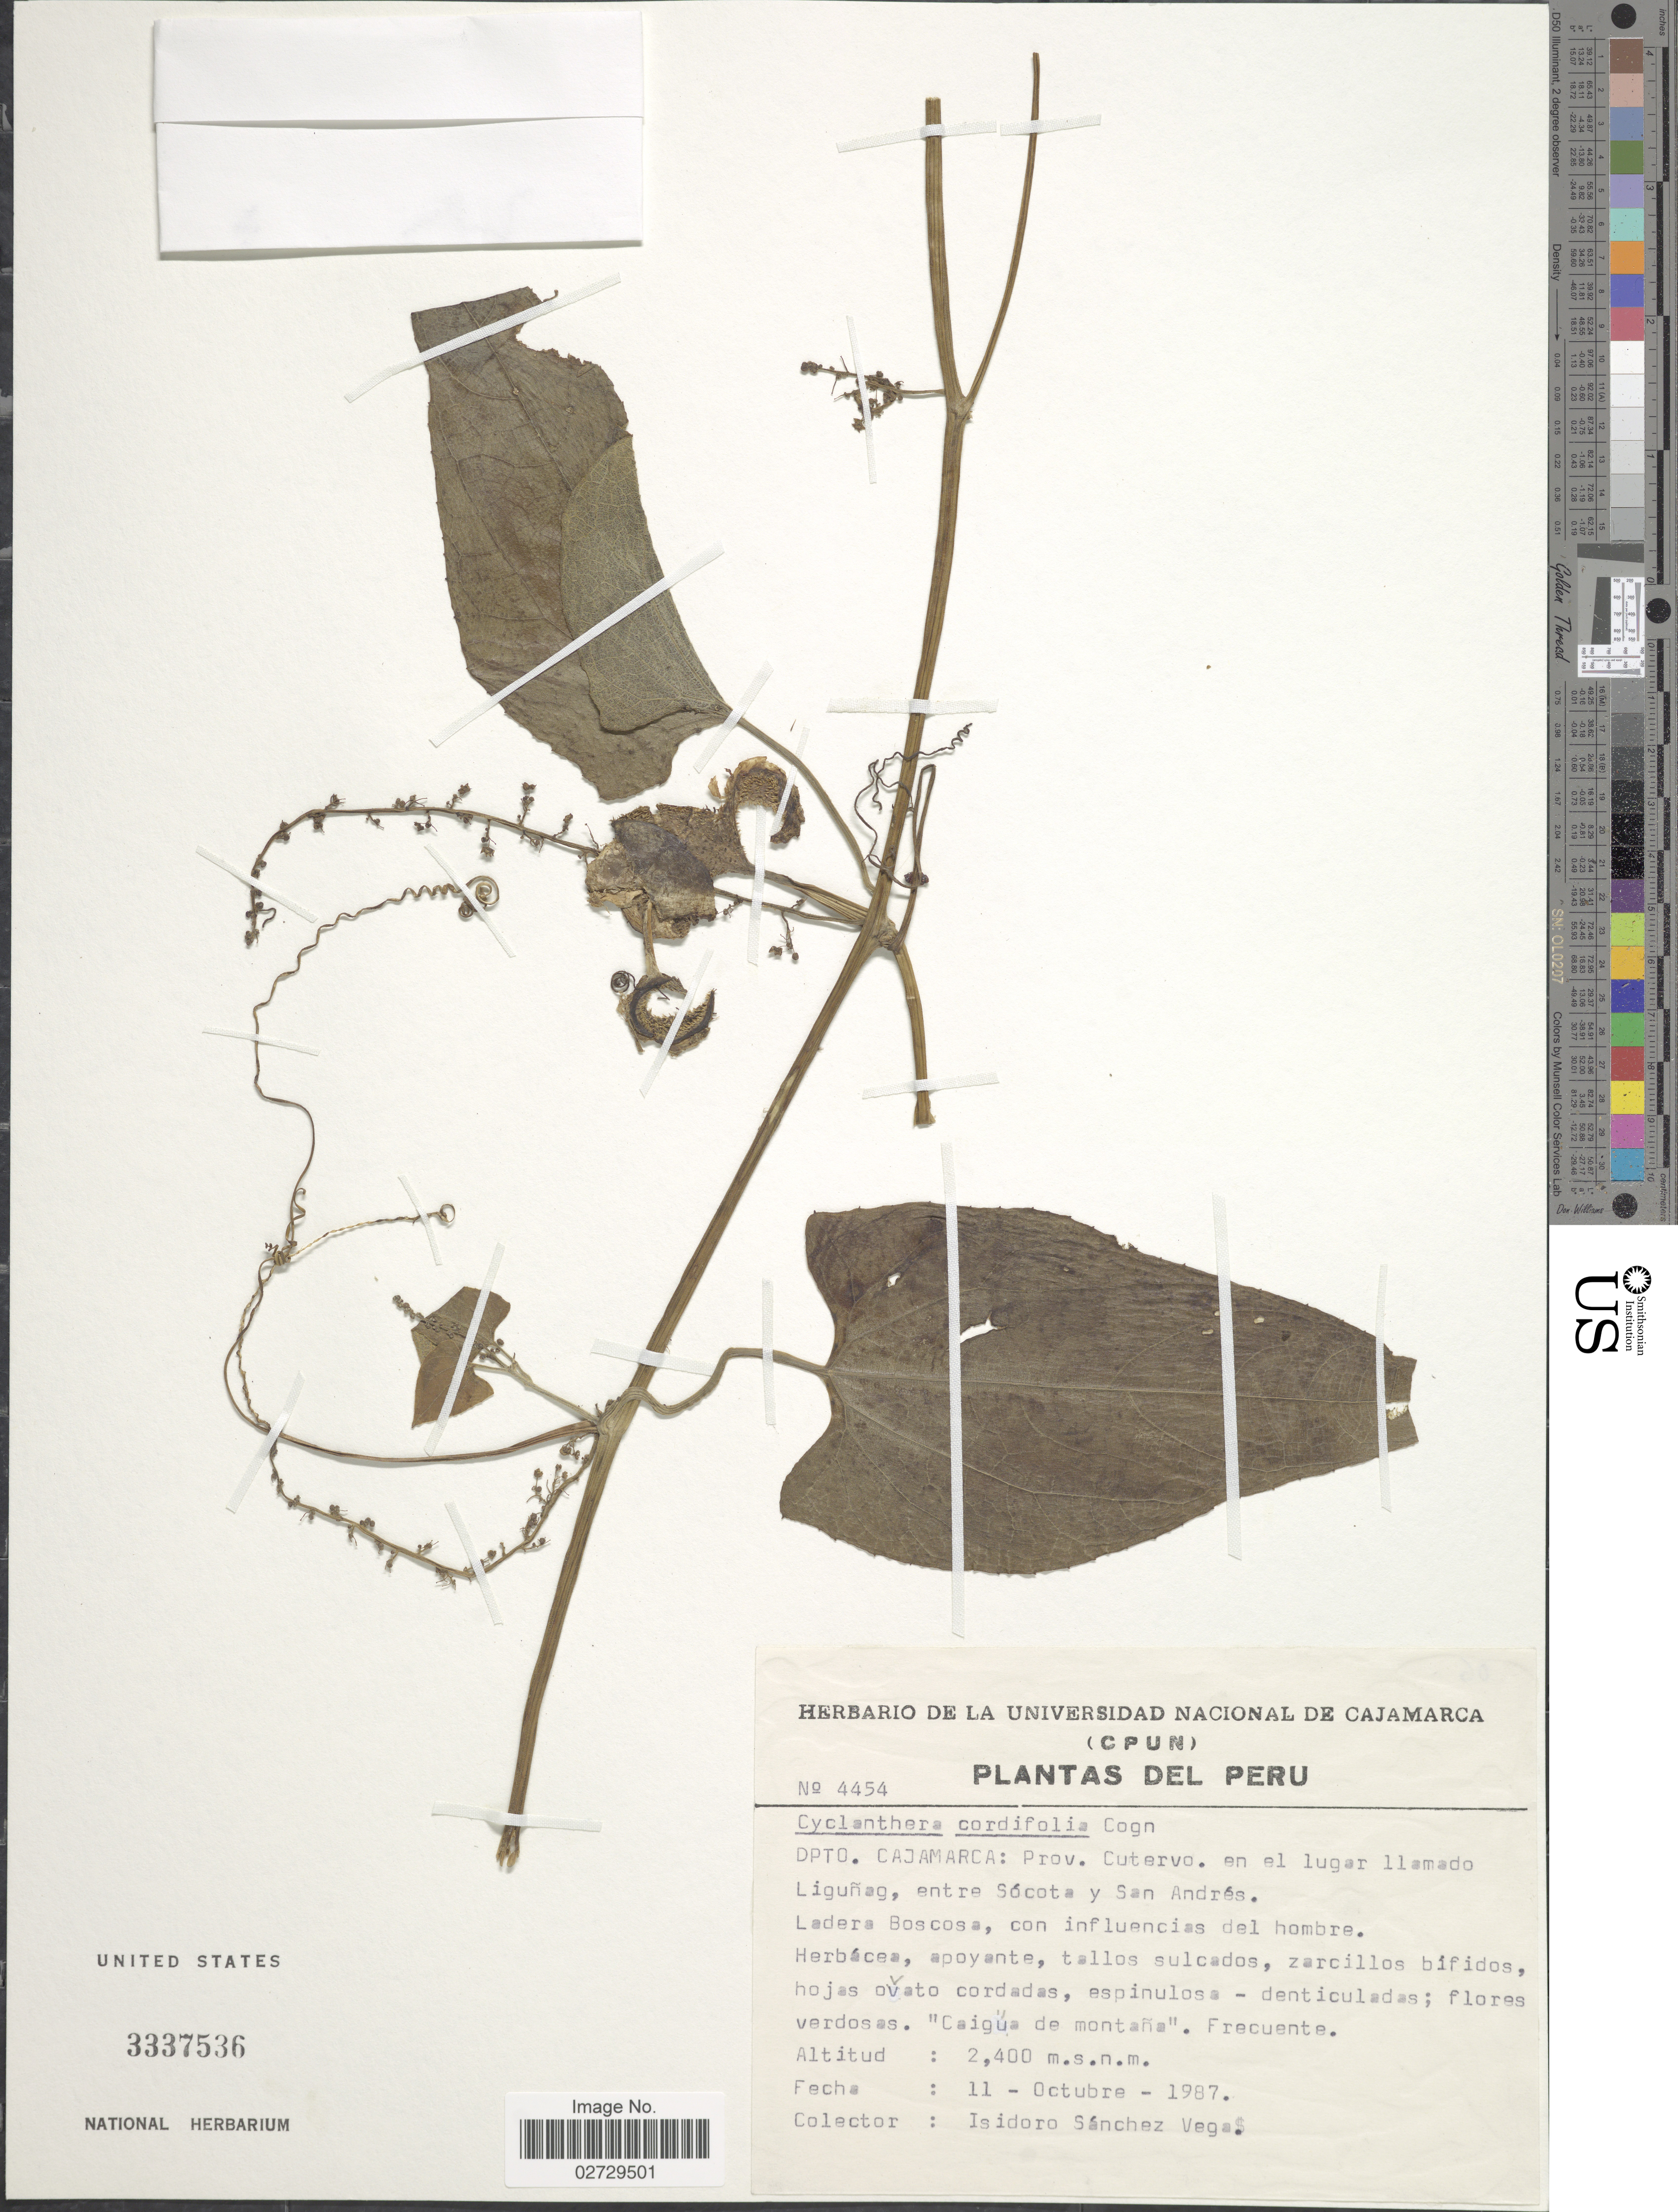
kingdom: Plantae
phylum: Tracheophyta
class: Magnoliopsida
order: Cucurbitales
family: Cucurbitaceae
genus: Cyclanthera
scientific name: Cyclanthera cordifolia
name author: Cogn.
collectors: I. M. Sánchez Vega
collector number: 4454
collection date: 1987-10-11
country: Peru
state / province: Cajamarca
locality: Dpto. Cajamarca: Prov. Cutervo, en el lugar llamado Ligunag, entre Socota y San Andres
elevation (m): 2400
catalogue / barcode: US 3337536